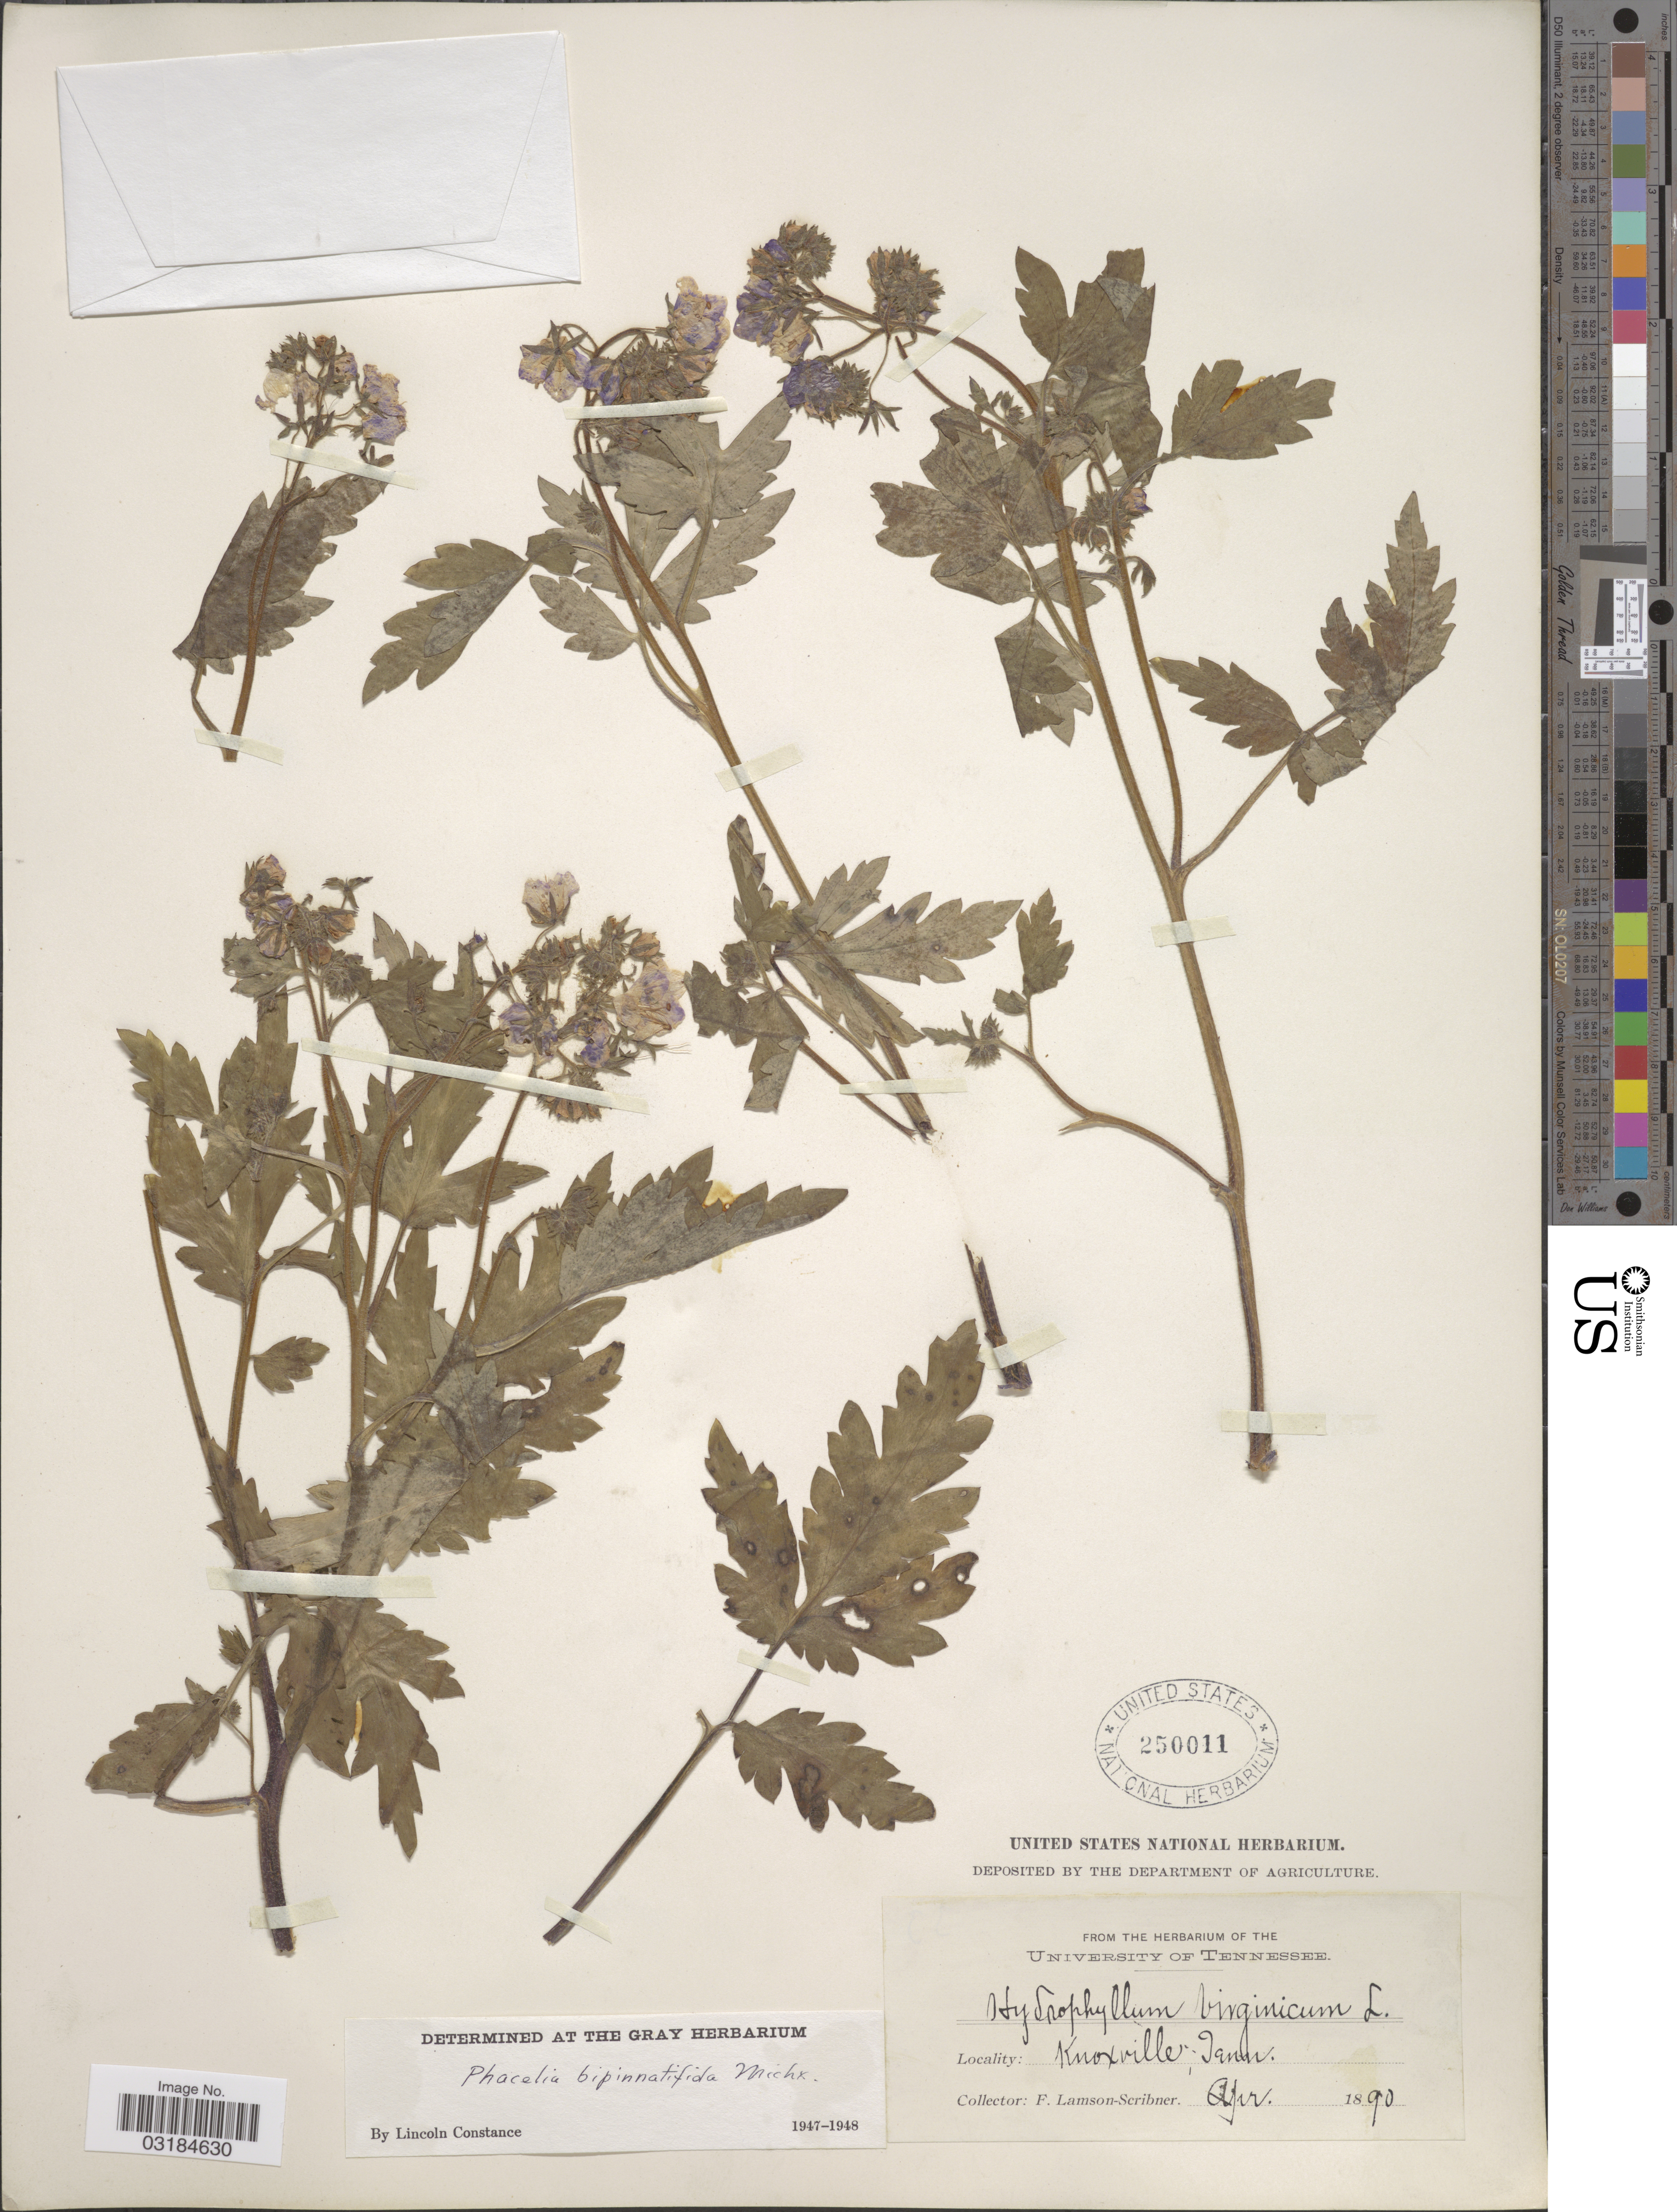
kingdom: Plantae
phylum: Tracheophyta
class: Magnoliopsida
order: Boraginales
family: Hydrophyllaceae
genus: Phacelia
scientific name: Phacelia bipinnatifida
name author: (Atwood) Michx.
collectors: F. Lamson-Scribner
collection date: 1890-04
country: United States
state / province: Tennessee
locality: Knoxville.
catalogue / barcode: US 250011